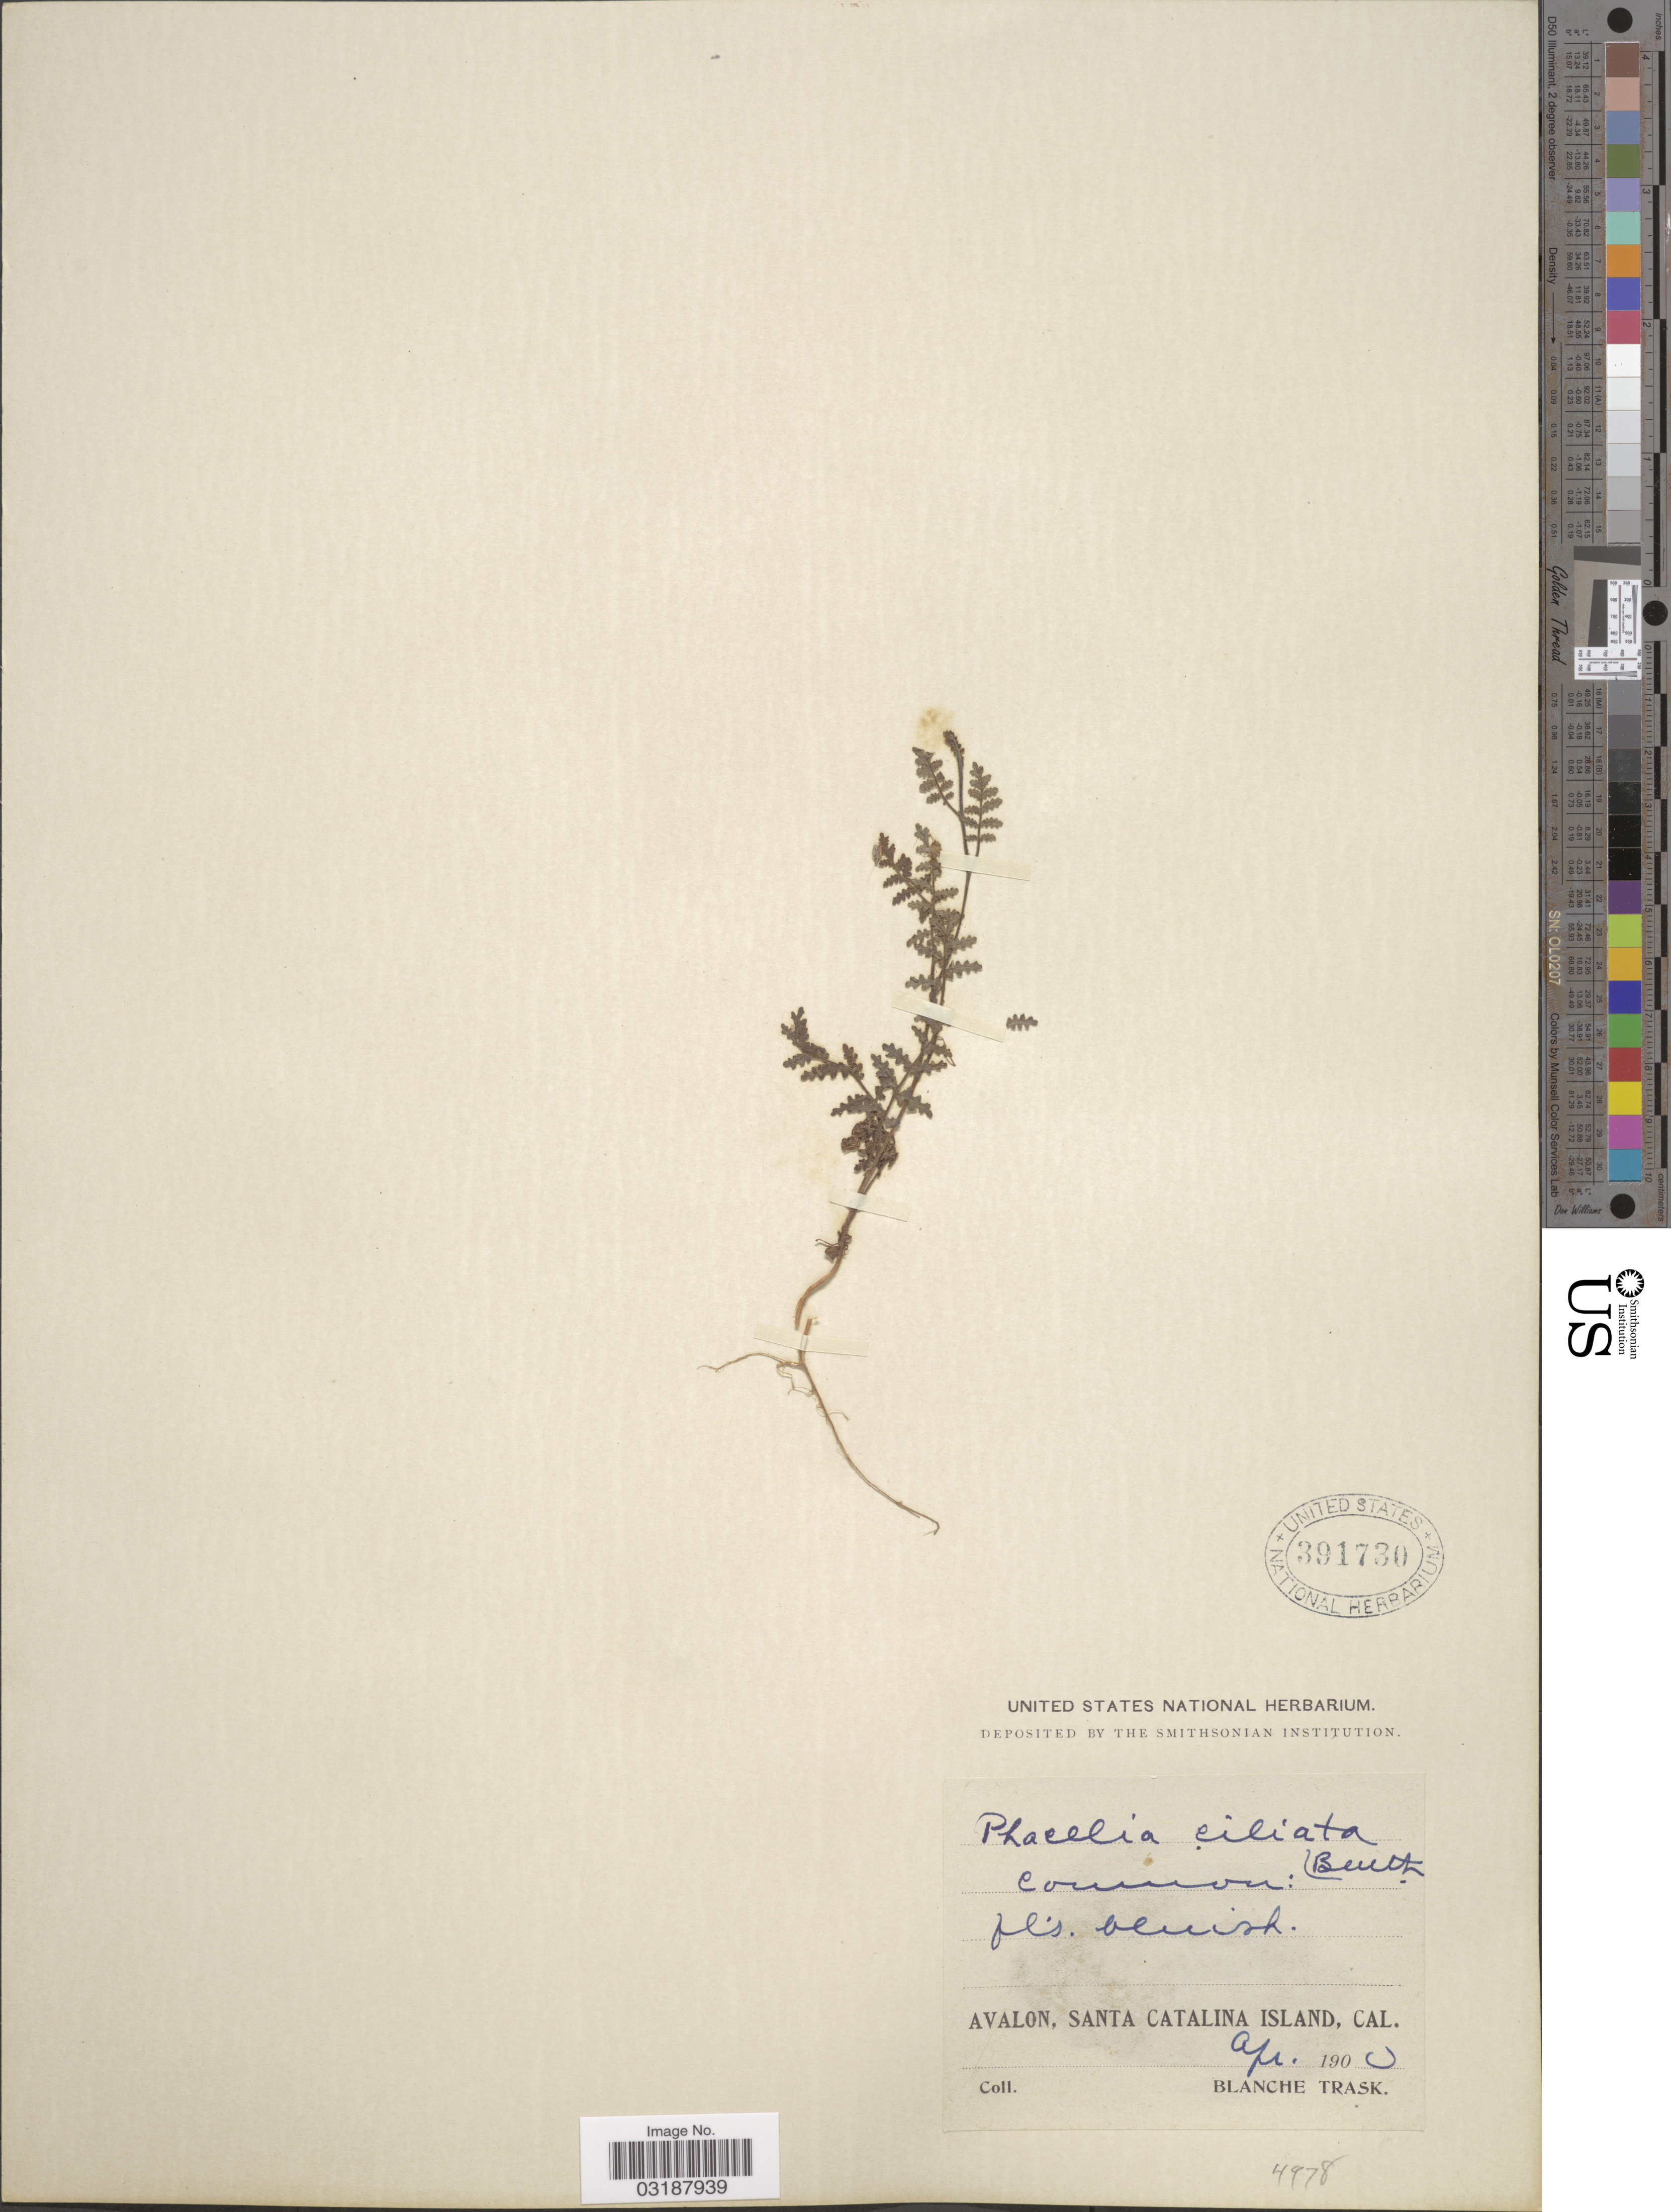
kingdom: Plantae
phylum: Tracheophyta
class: Magnoliopsida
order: Boraginales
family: Hydrophyllaceae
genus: Phacelia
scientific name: Phacelia floribunda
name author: Greene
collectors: B. Trask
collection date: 1900-04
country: United States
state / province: California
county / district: Los Angeles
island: Santa Catalina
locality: Avalon, Santa Catalina Island, Cal.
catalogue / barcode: US 391730